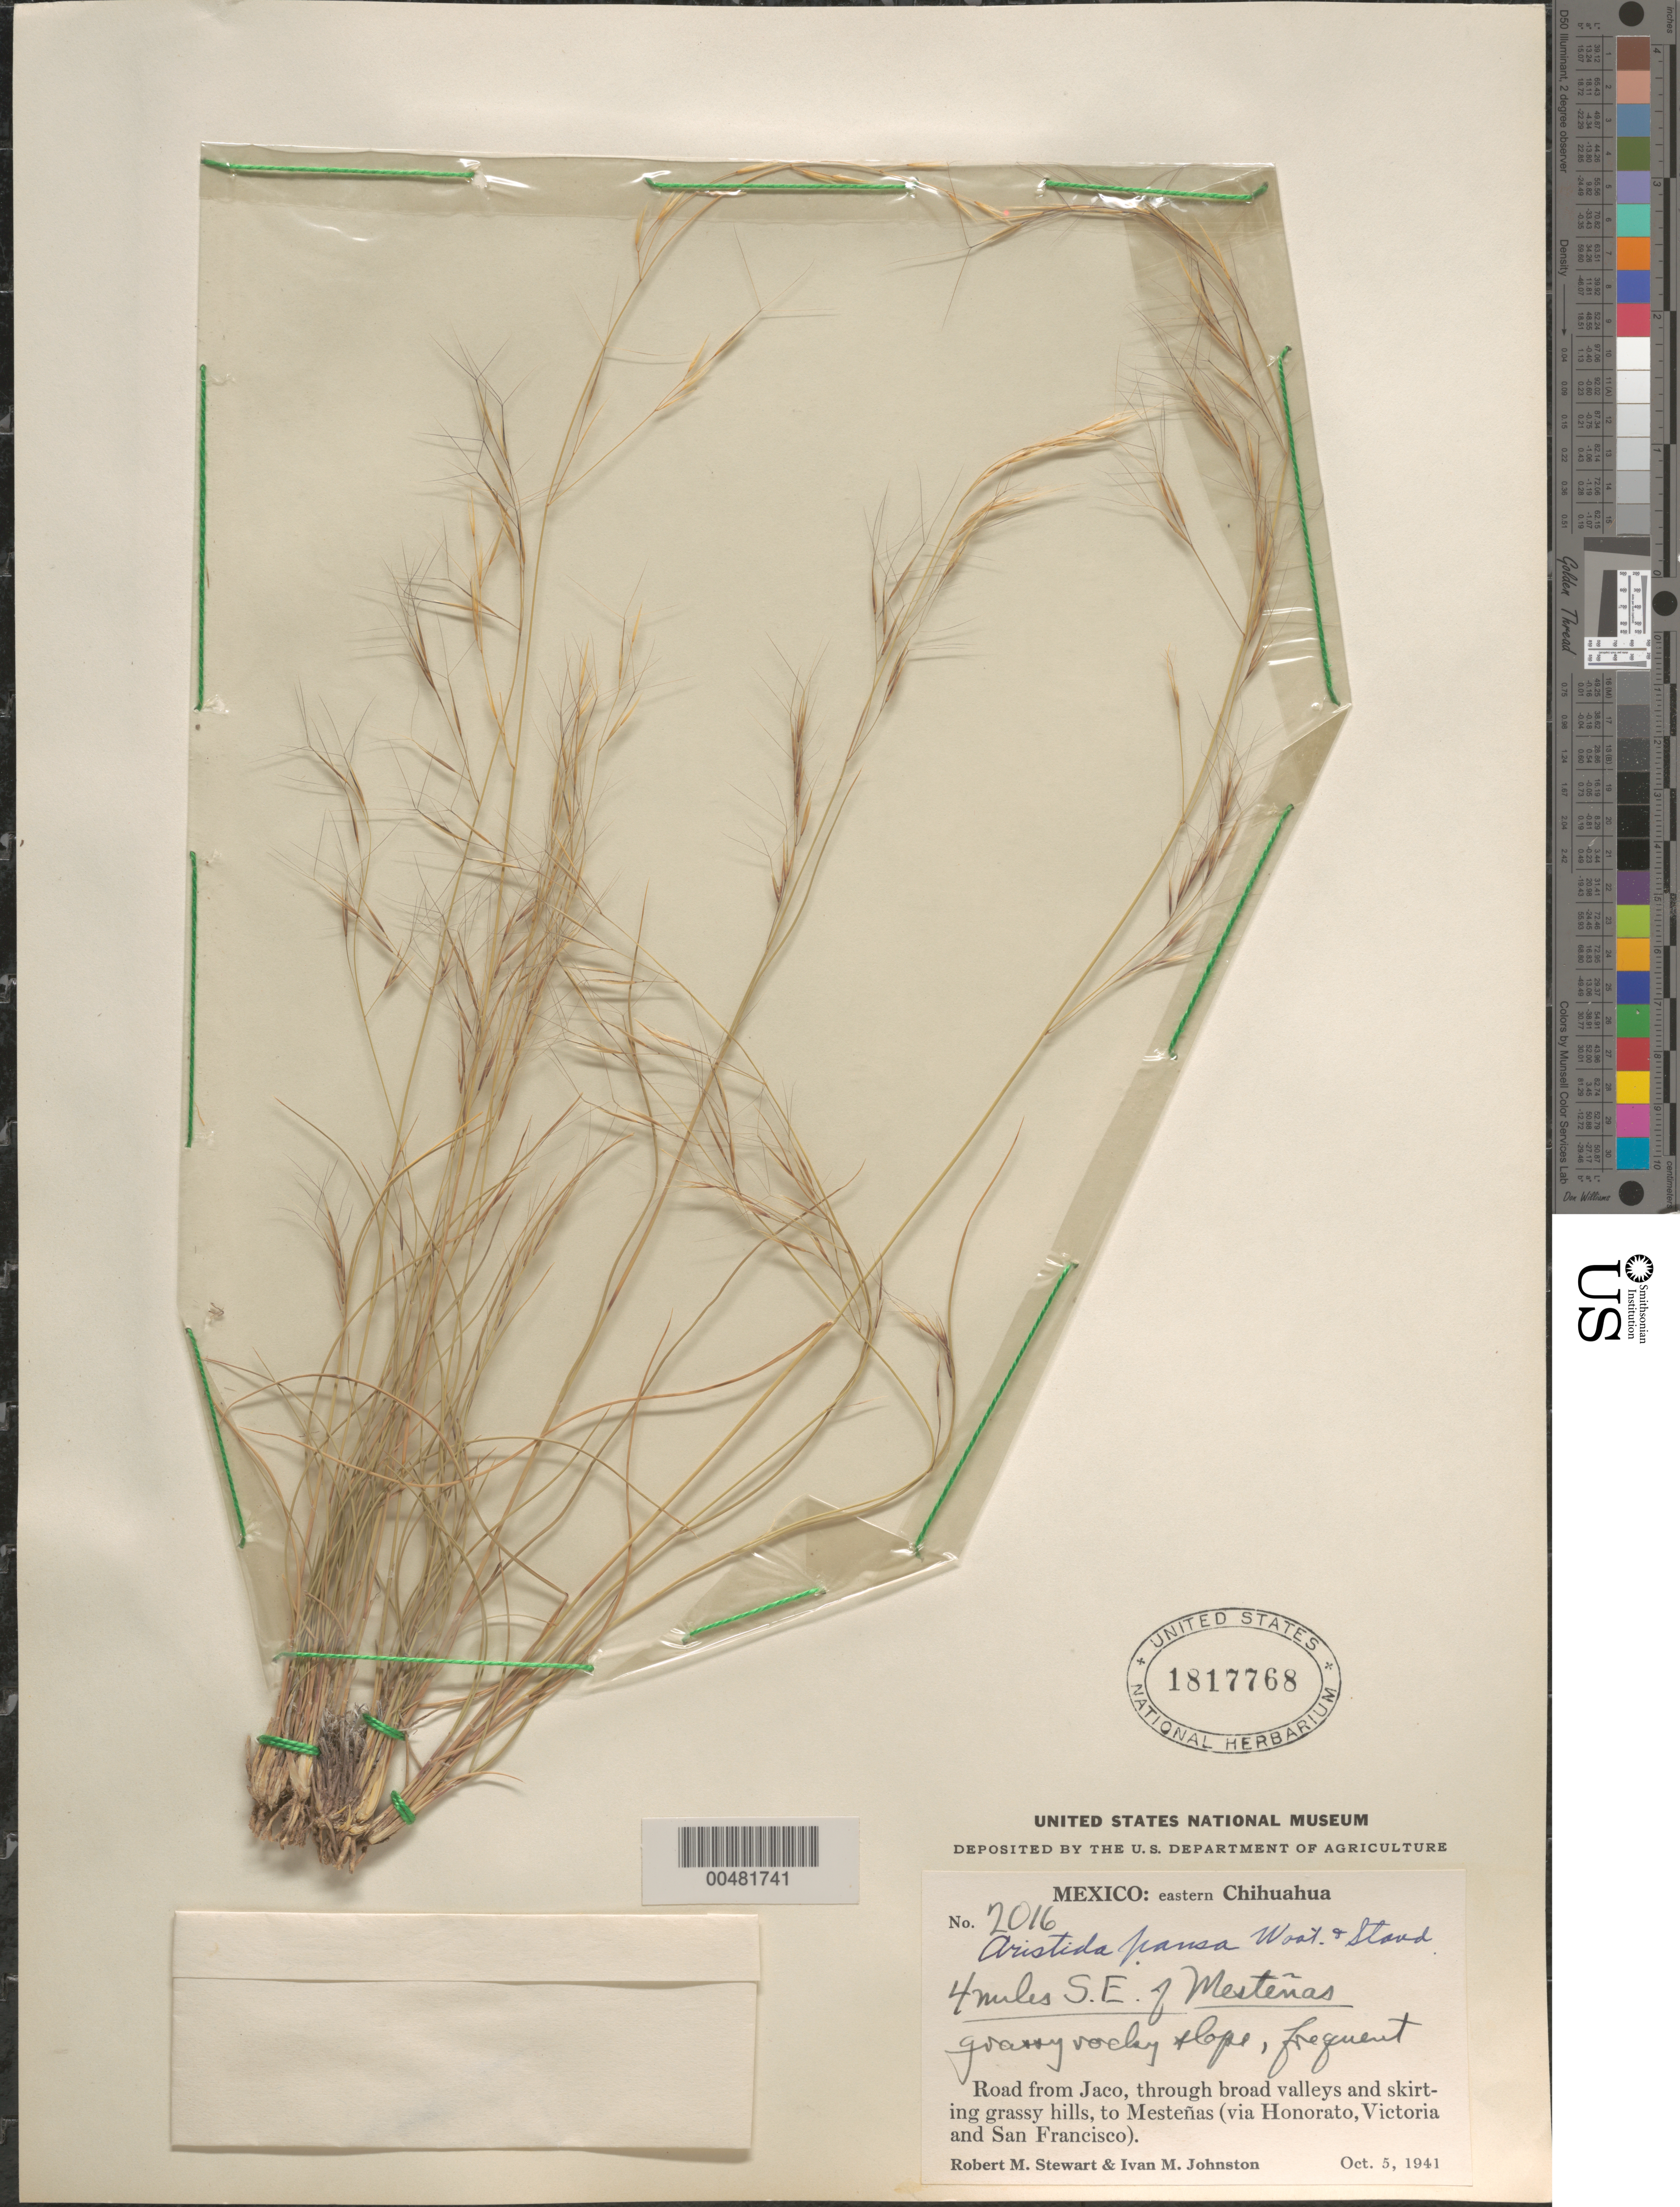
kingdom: Plantae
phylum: Tracheophyta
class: Liliopsida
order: Poales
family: Poaceae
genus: Aristida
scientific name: Aristida pansa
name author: Wooton & Standl.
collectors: R. M. Stewart & I.M. Johnston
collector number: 2016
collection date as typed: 5 Oct 1941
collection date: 1941-10-05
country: Mexico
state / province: Chihuahua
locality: Eastern Chihuahua, 4 mi SE of Mesteñas, road from Jaco, to Mesteñas (via Honorato, Victoria and San Francisco)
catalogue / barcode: US 1817768